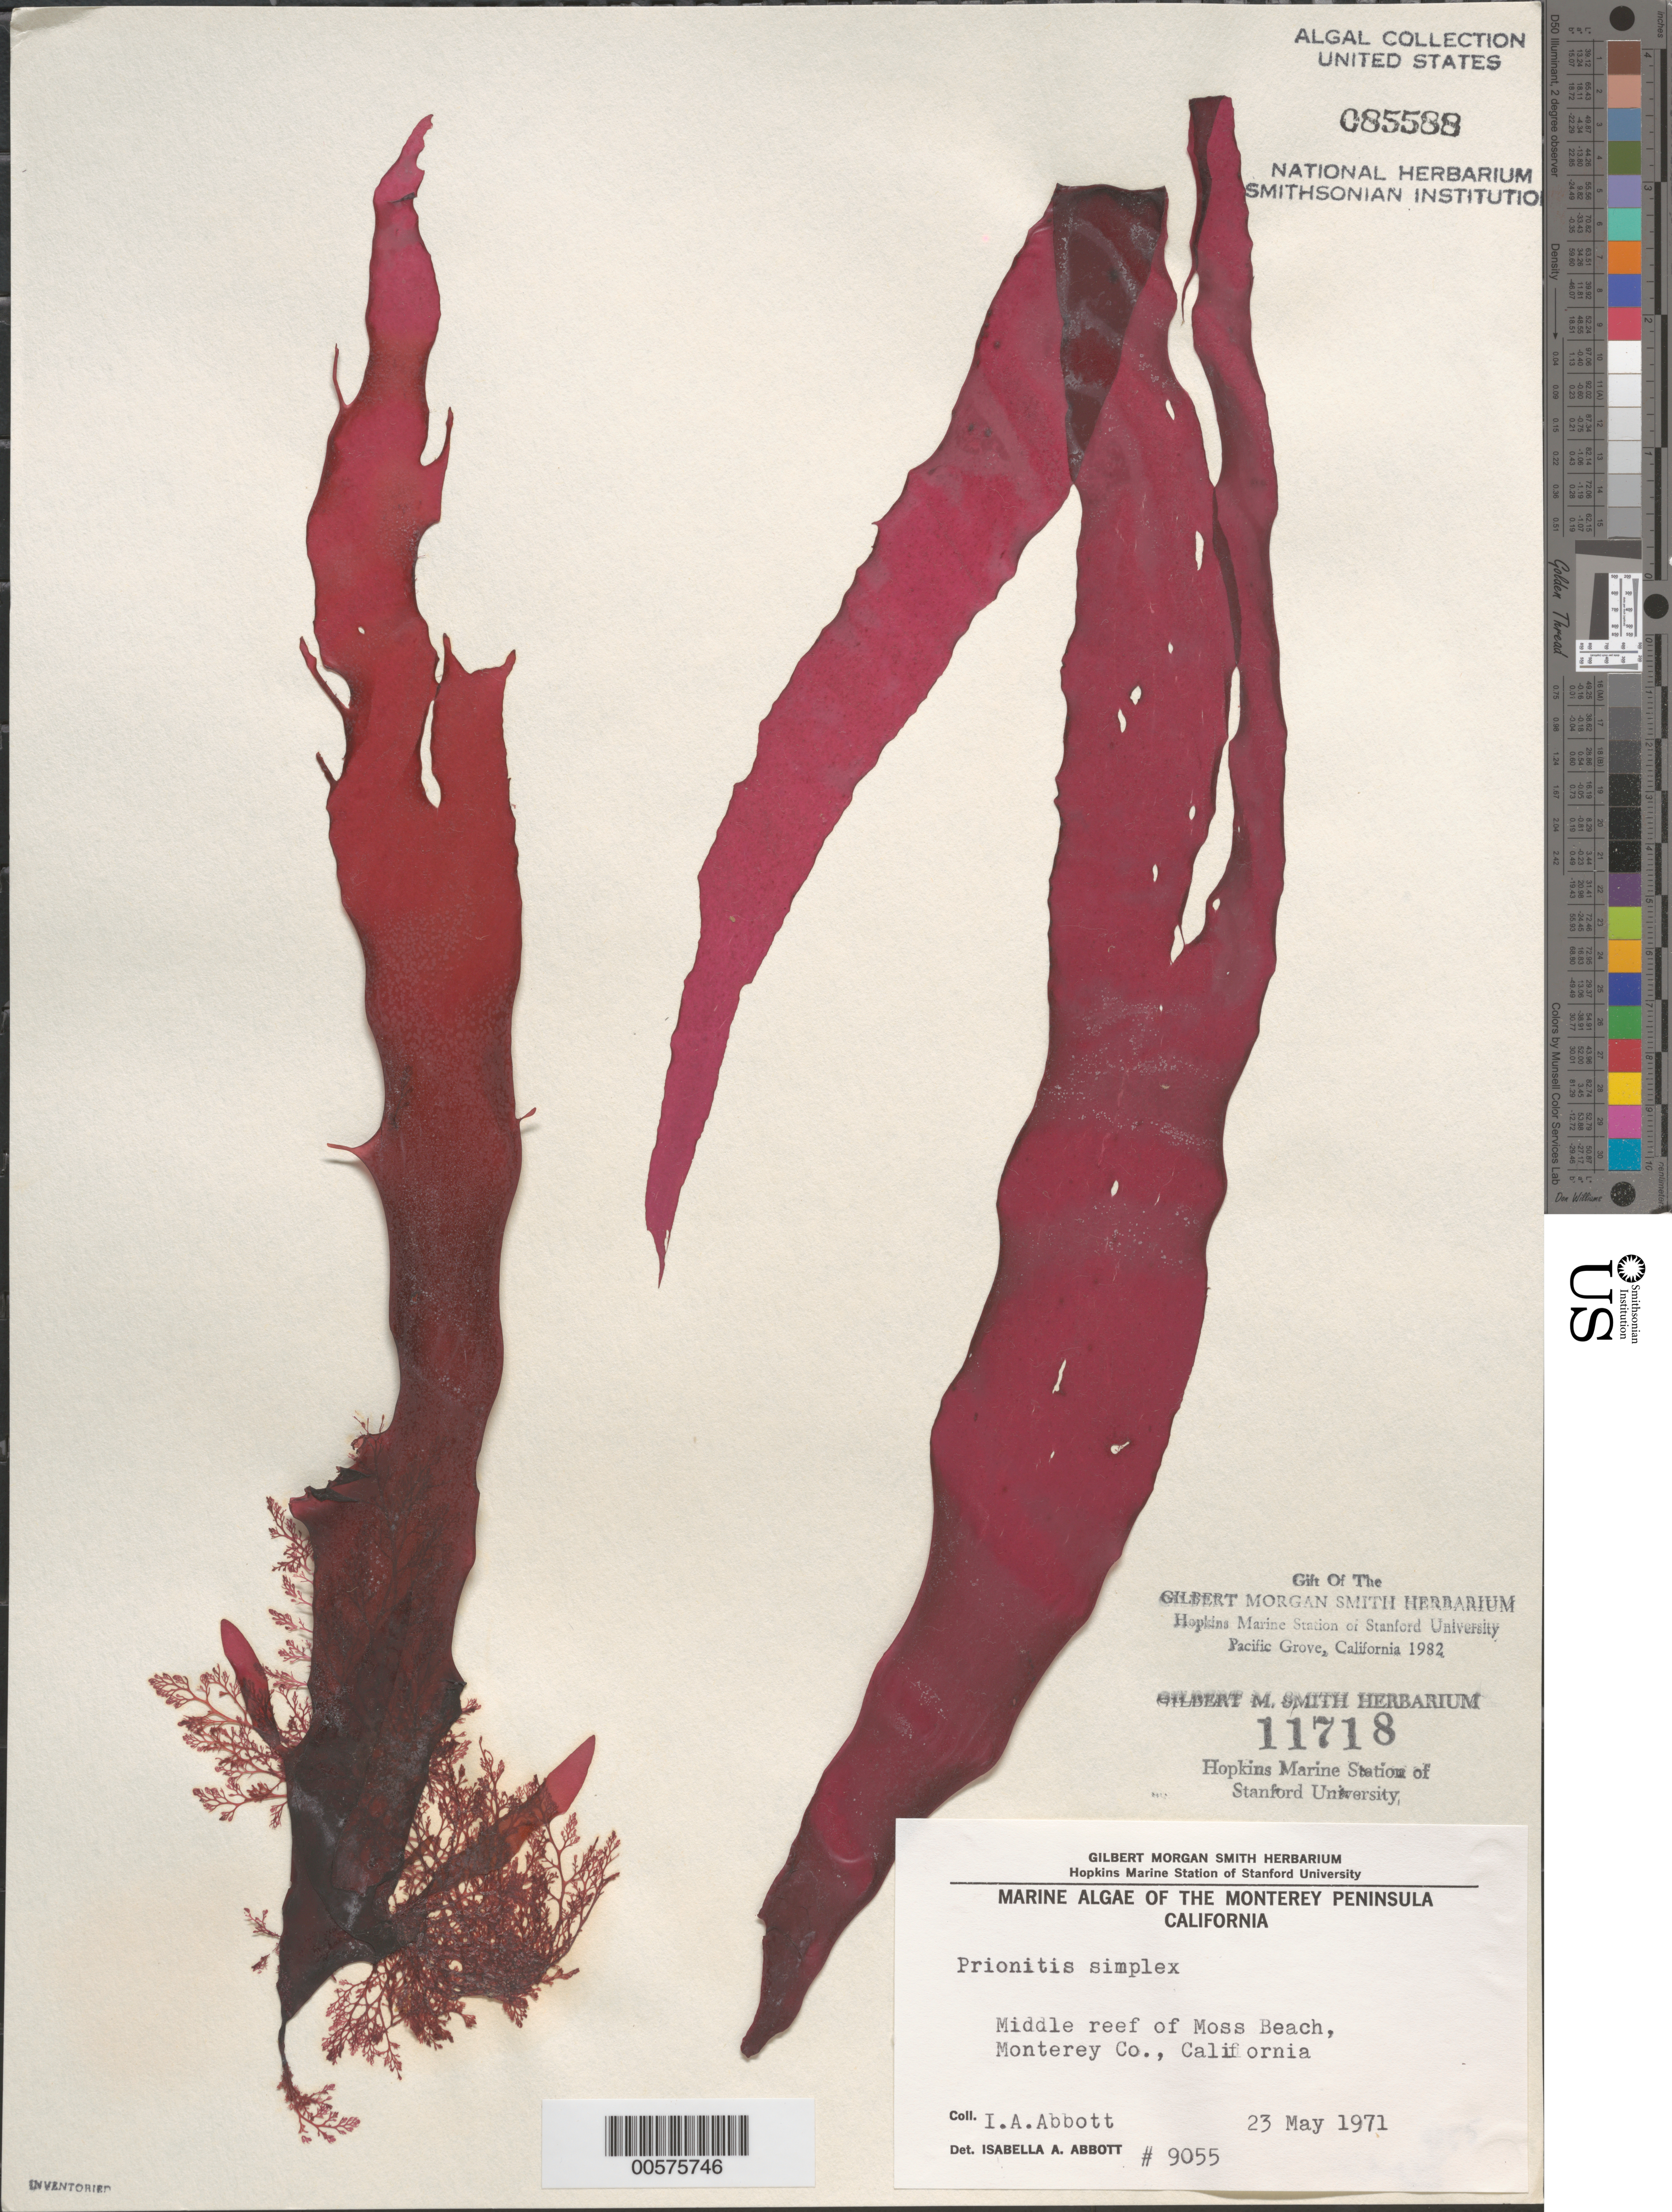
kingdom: Plantae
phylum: Rhodophyta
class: Florideophyceae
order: Halymeniales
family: Halymeniaceae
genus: Grateloupia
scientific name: Grateloupia simplex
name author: (Hollenb. & I.A. Abbott) S. Kawaguchi & H.W. Wang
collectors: I. A. Abbott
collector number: IAA 9055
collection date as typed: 23 May 1971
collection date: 1971-05-23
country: United States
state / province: California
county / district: Monterey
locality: Middle Reef of Moss Beach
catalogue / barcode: US 85588